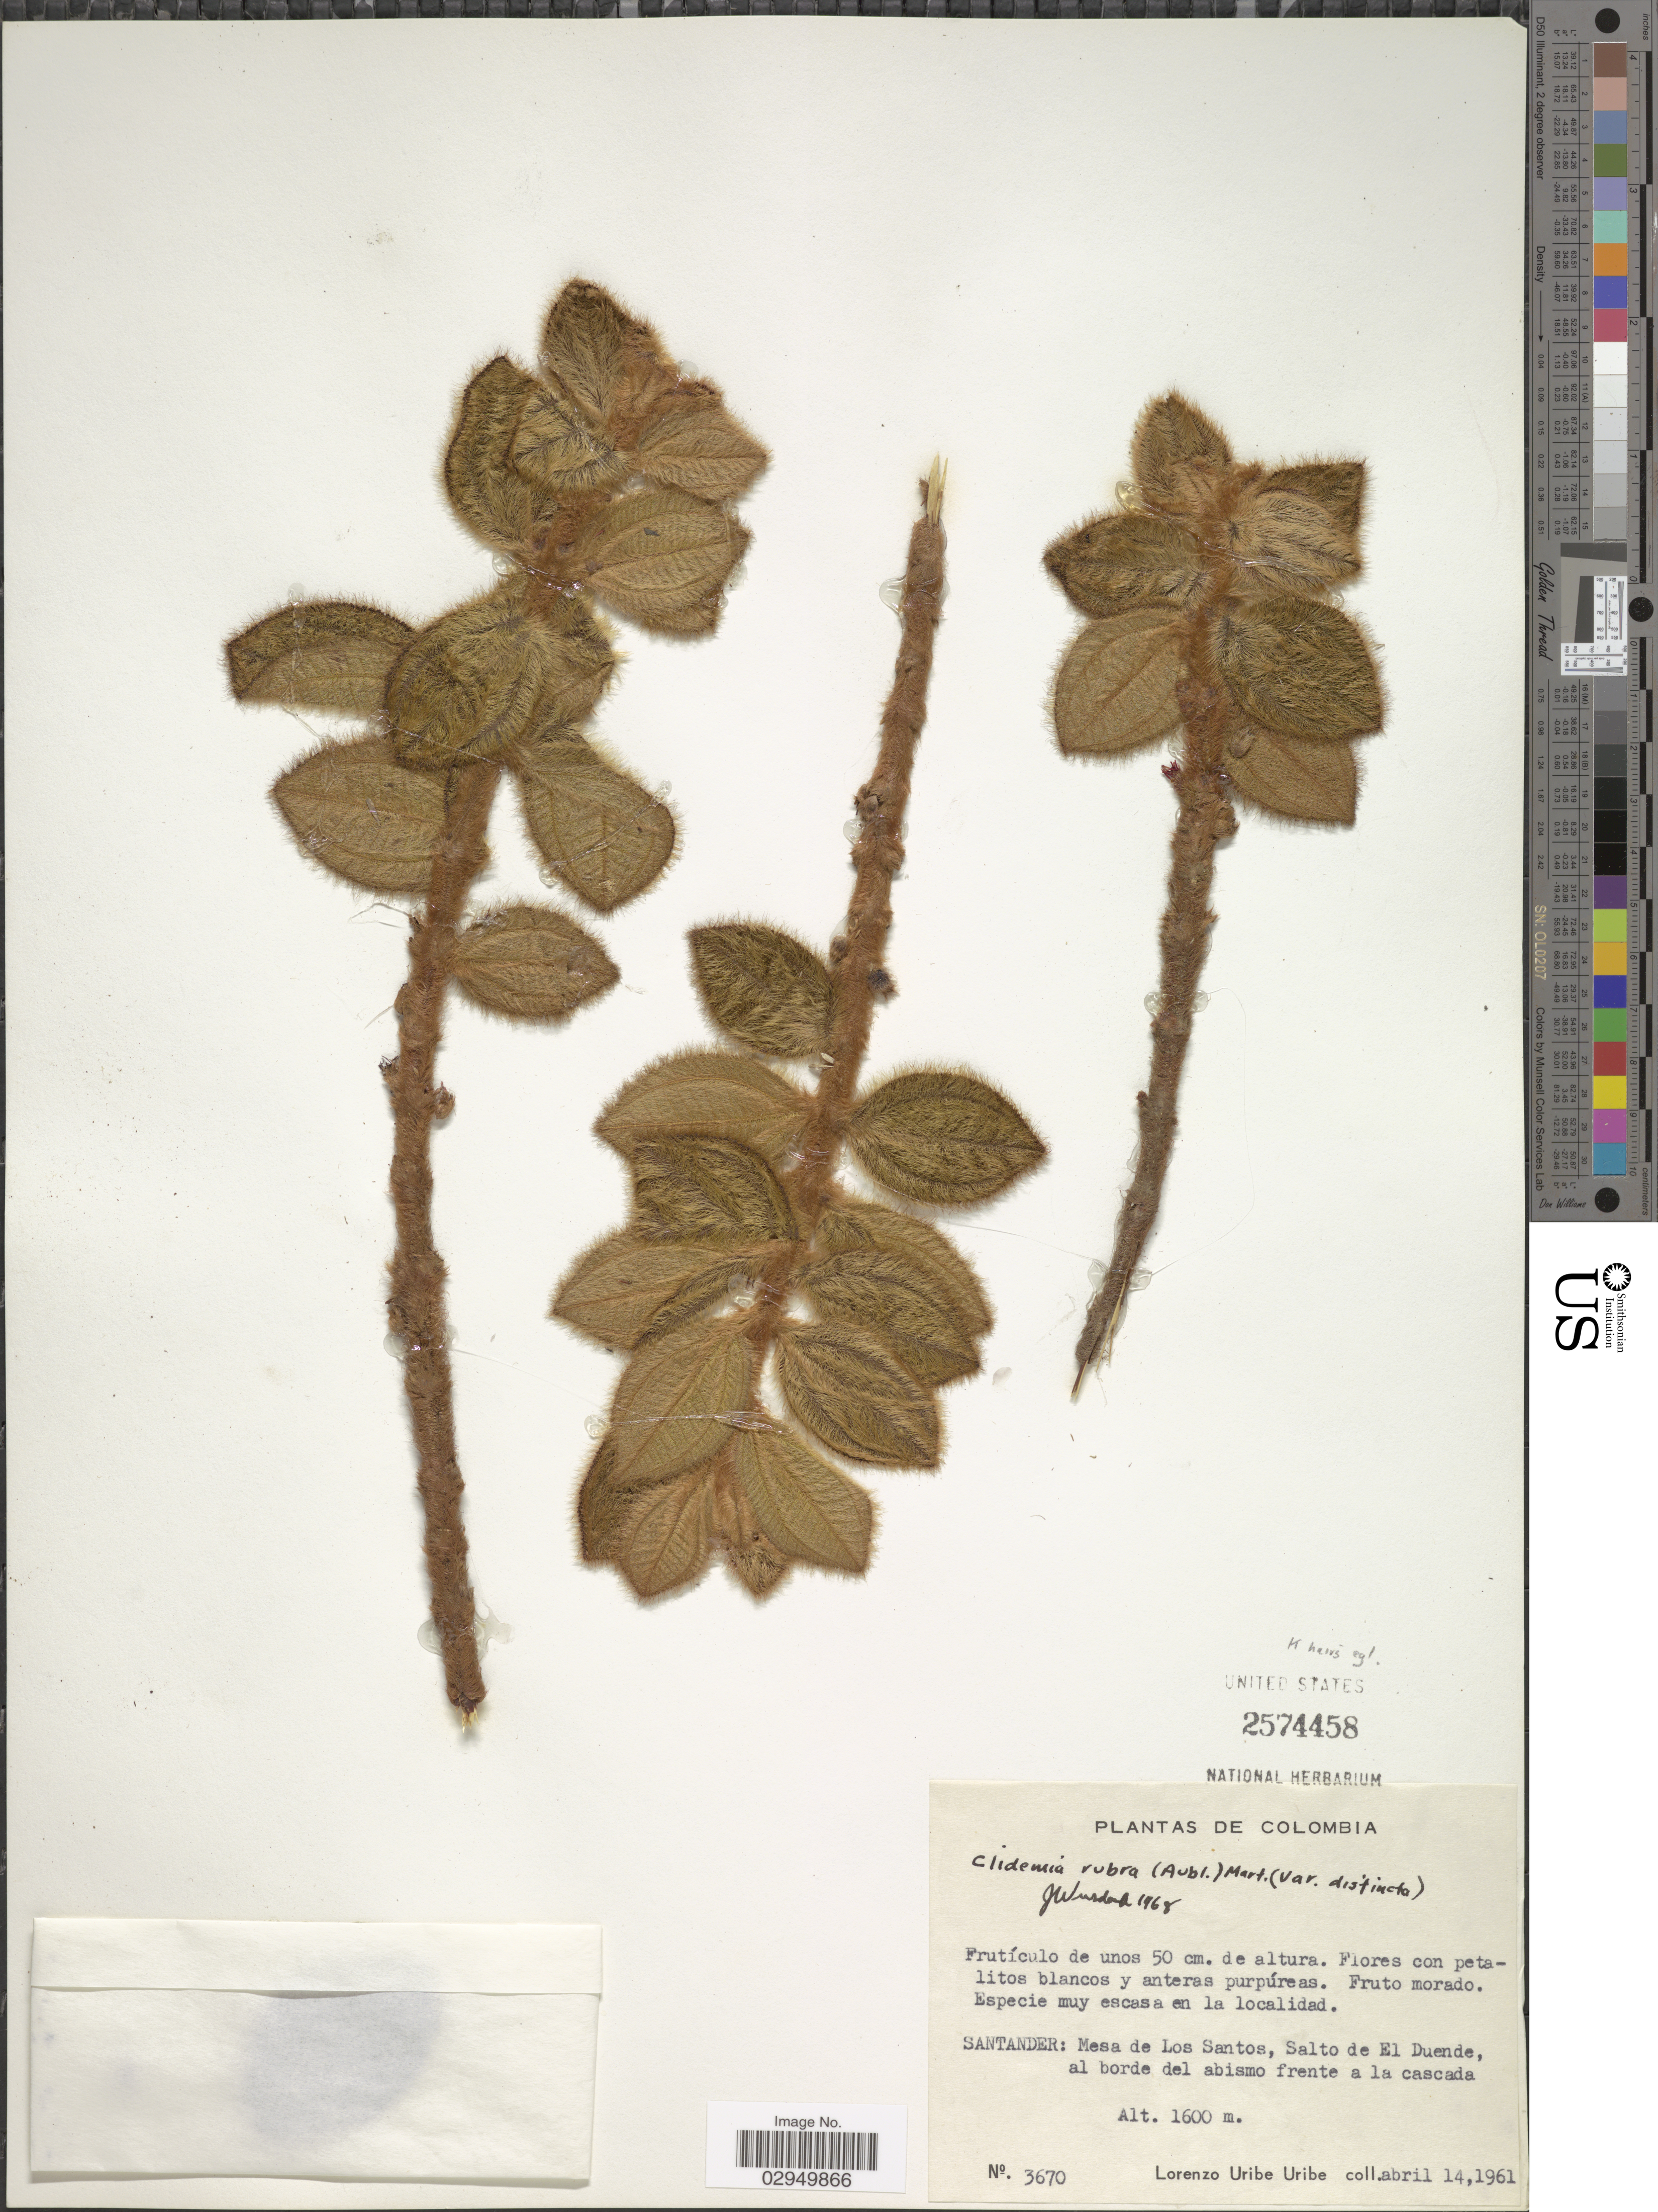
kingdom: Plantae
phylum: Tracheophyta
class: Magnoliopsida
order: Myrtales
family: Melastomataceae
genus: Clidemia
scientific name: Clidemia sericea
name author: D. Don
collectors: L. Uribe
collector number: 3670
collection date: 1961-04-14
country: Colombia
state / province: Santander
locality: Mesa de Los Santos, Salto de El Duende, al borde del abismo frente a la cascada.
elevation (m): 1600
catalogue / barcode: US 2574458